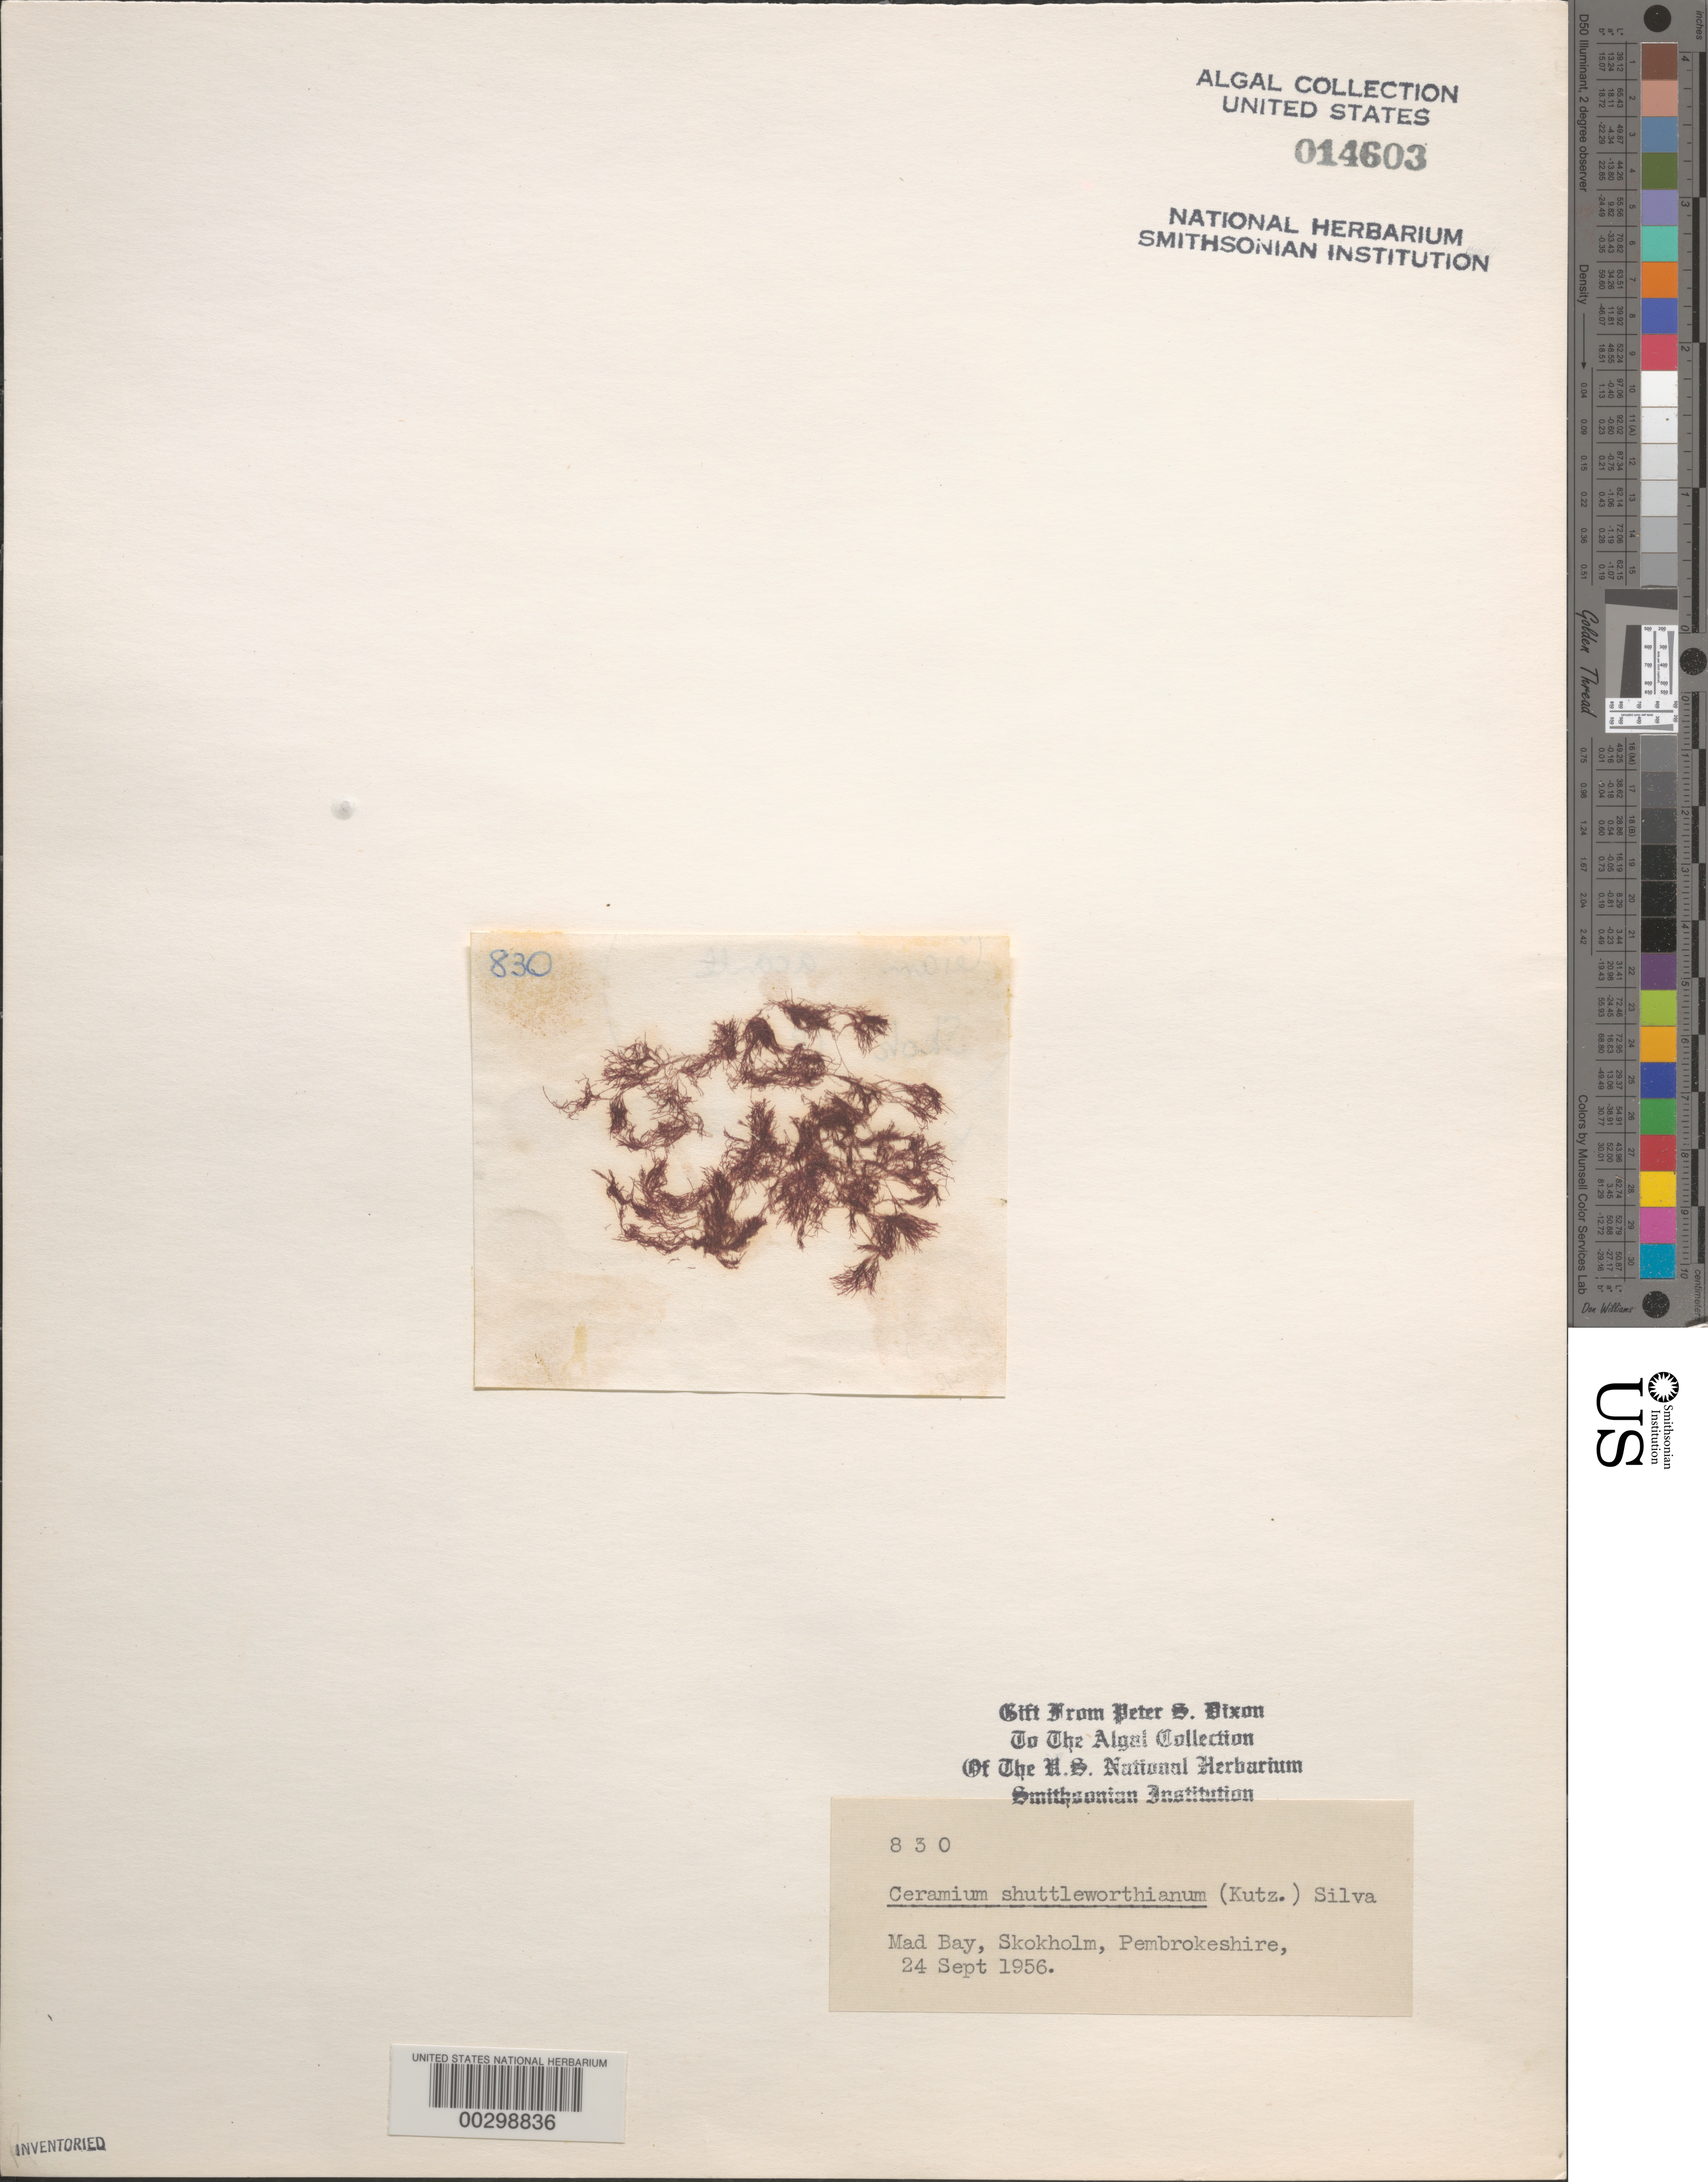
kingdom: Plantae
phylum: Rhodophyta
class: Florideophyceae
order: Ceramiales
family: Ceramiaceae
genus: Ceramium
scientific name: Ceramium shuttleworthianum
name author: (Kütz.) Rabenh.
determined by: Dixon, P. S.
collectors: P. S. Dixon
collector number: PSD 830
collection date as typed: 24 Sep 1956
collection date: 1956-09-24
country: United Kingdom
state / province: Wales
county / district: Dyfed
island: Skokholm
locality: Mad Bay, [Pembrokeshire]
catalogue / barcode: US 14603